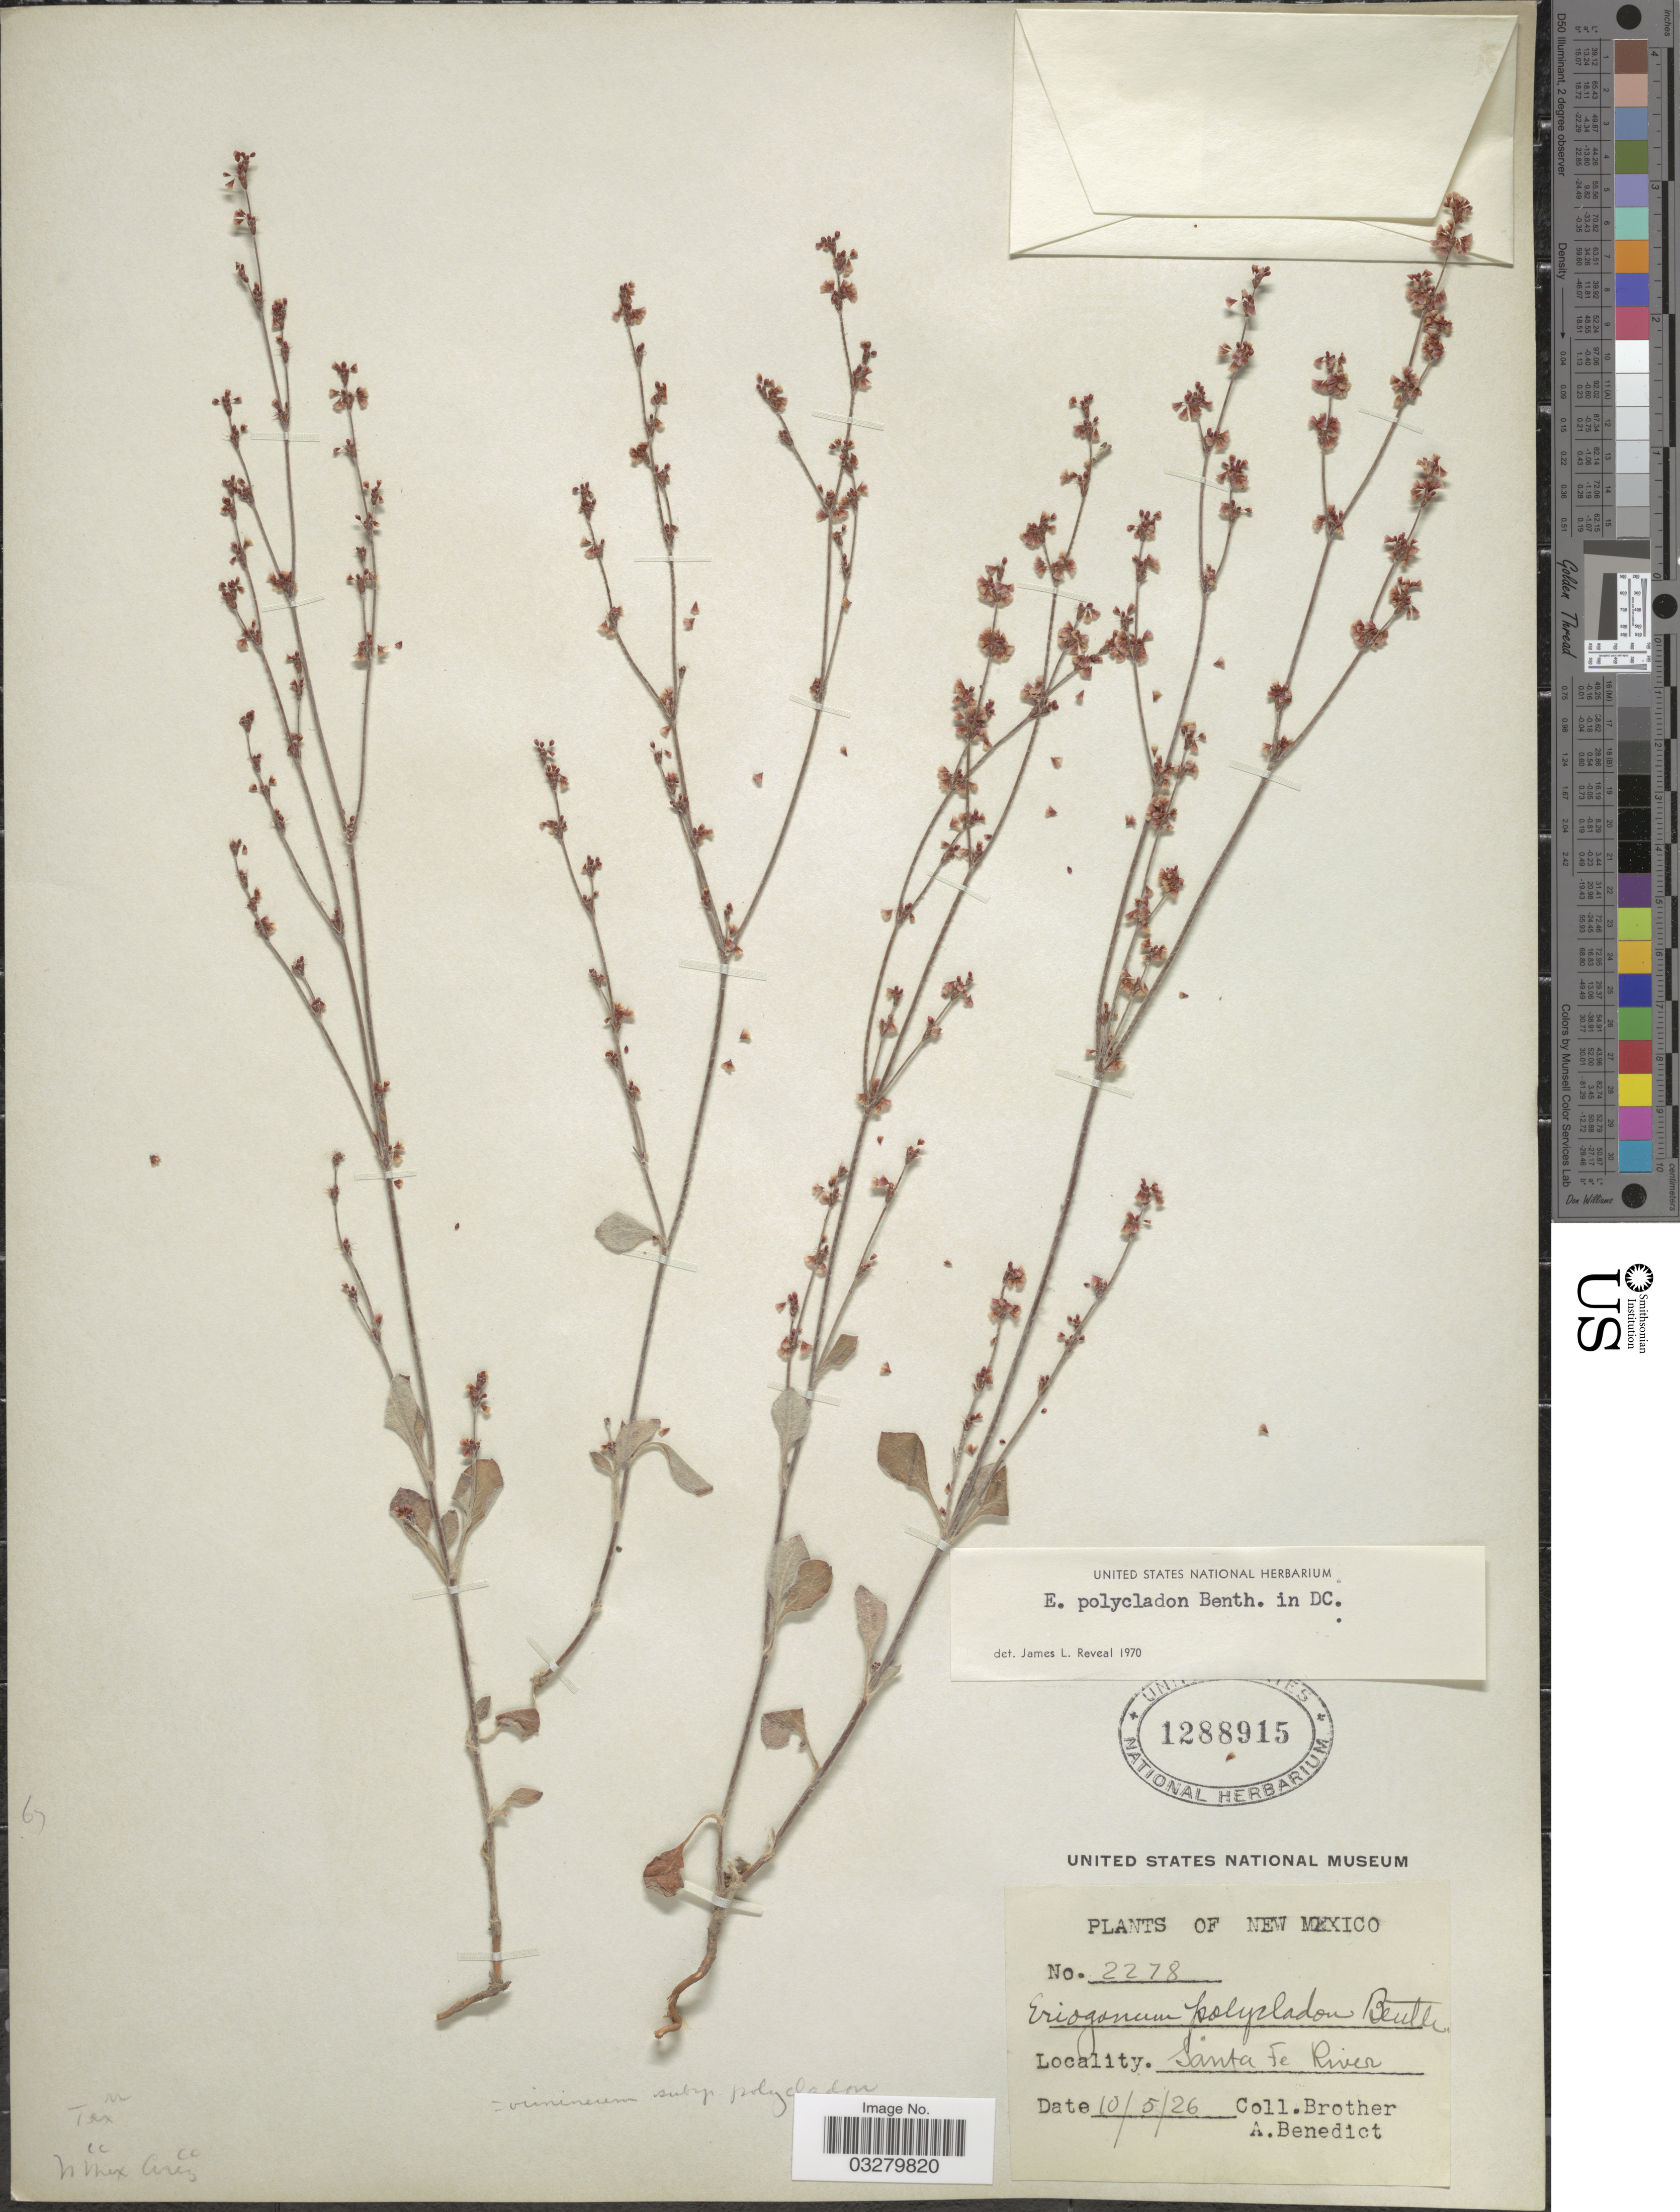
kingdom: Plantae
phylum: Tracheophyta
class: Magnoliopsida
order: Caryophyllales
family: Polygonaceae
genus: Eriogonum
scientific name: Eriogonum polycladon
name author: Benth.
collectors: Bro. Benedict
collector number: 2278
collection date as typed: Transcribed d/m/y: 5/10/26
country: United States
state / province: New Mexico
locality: Santa Fe River.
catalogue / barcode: US 1288915